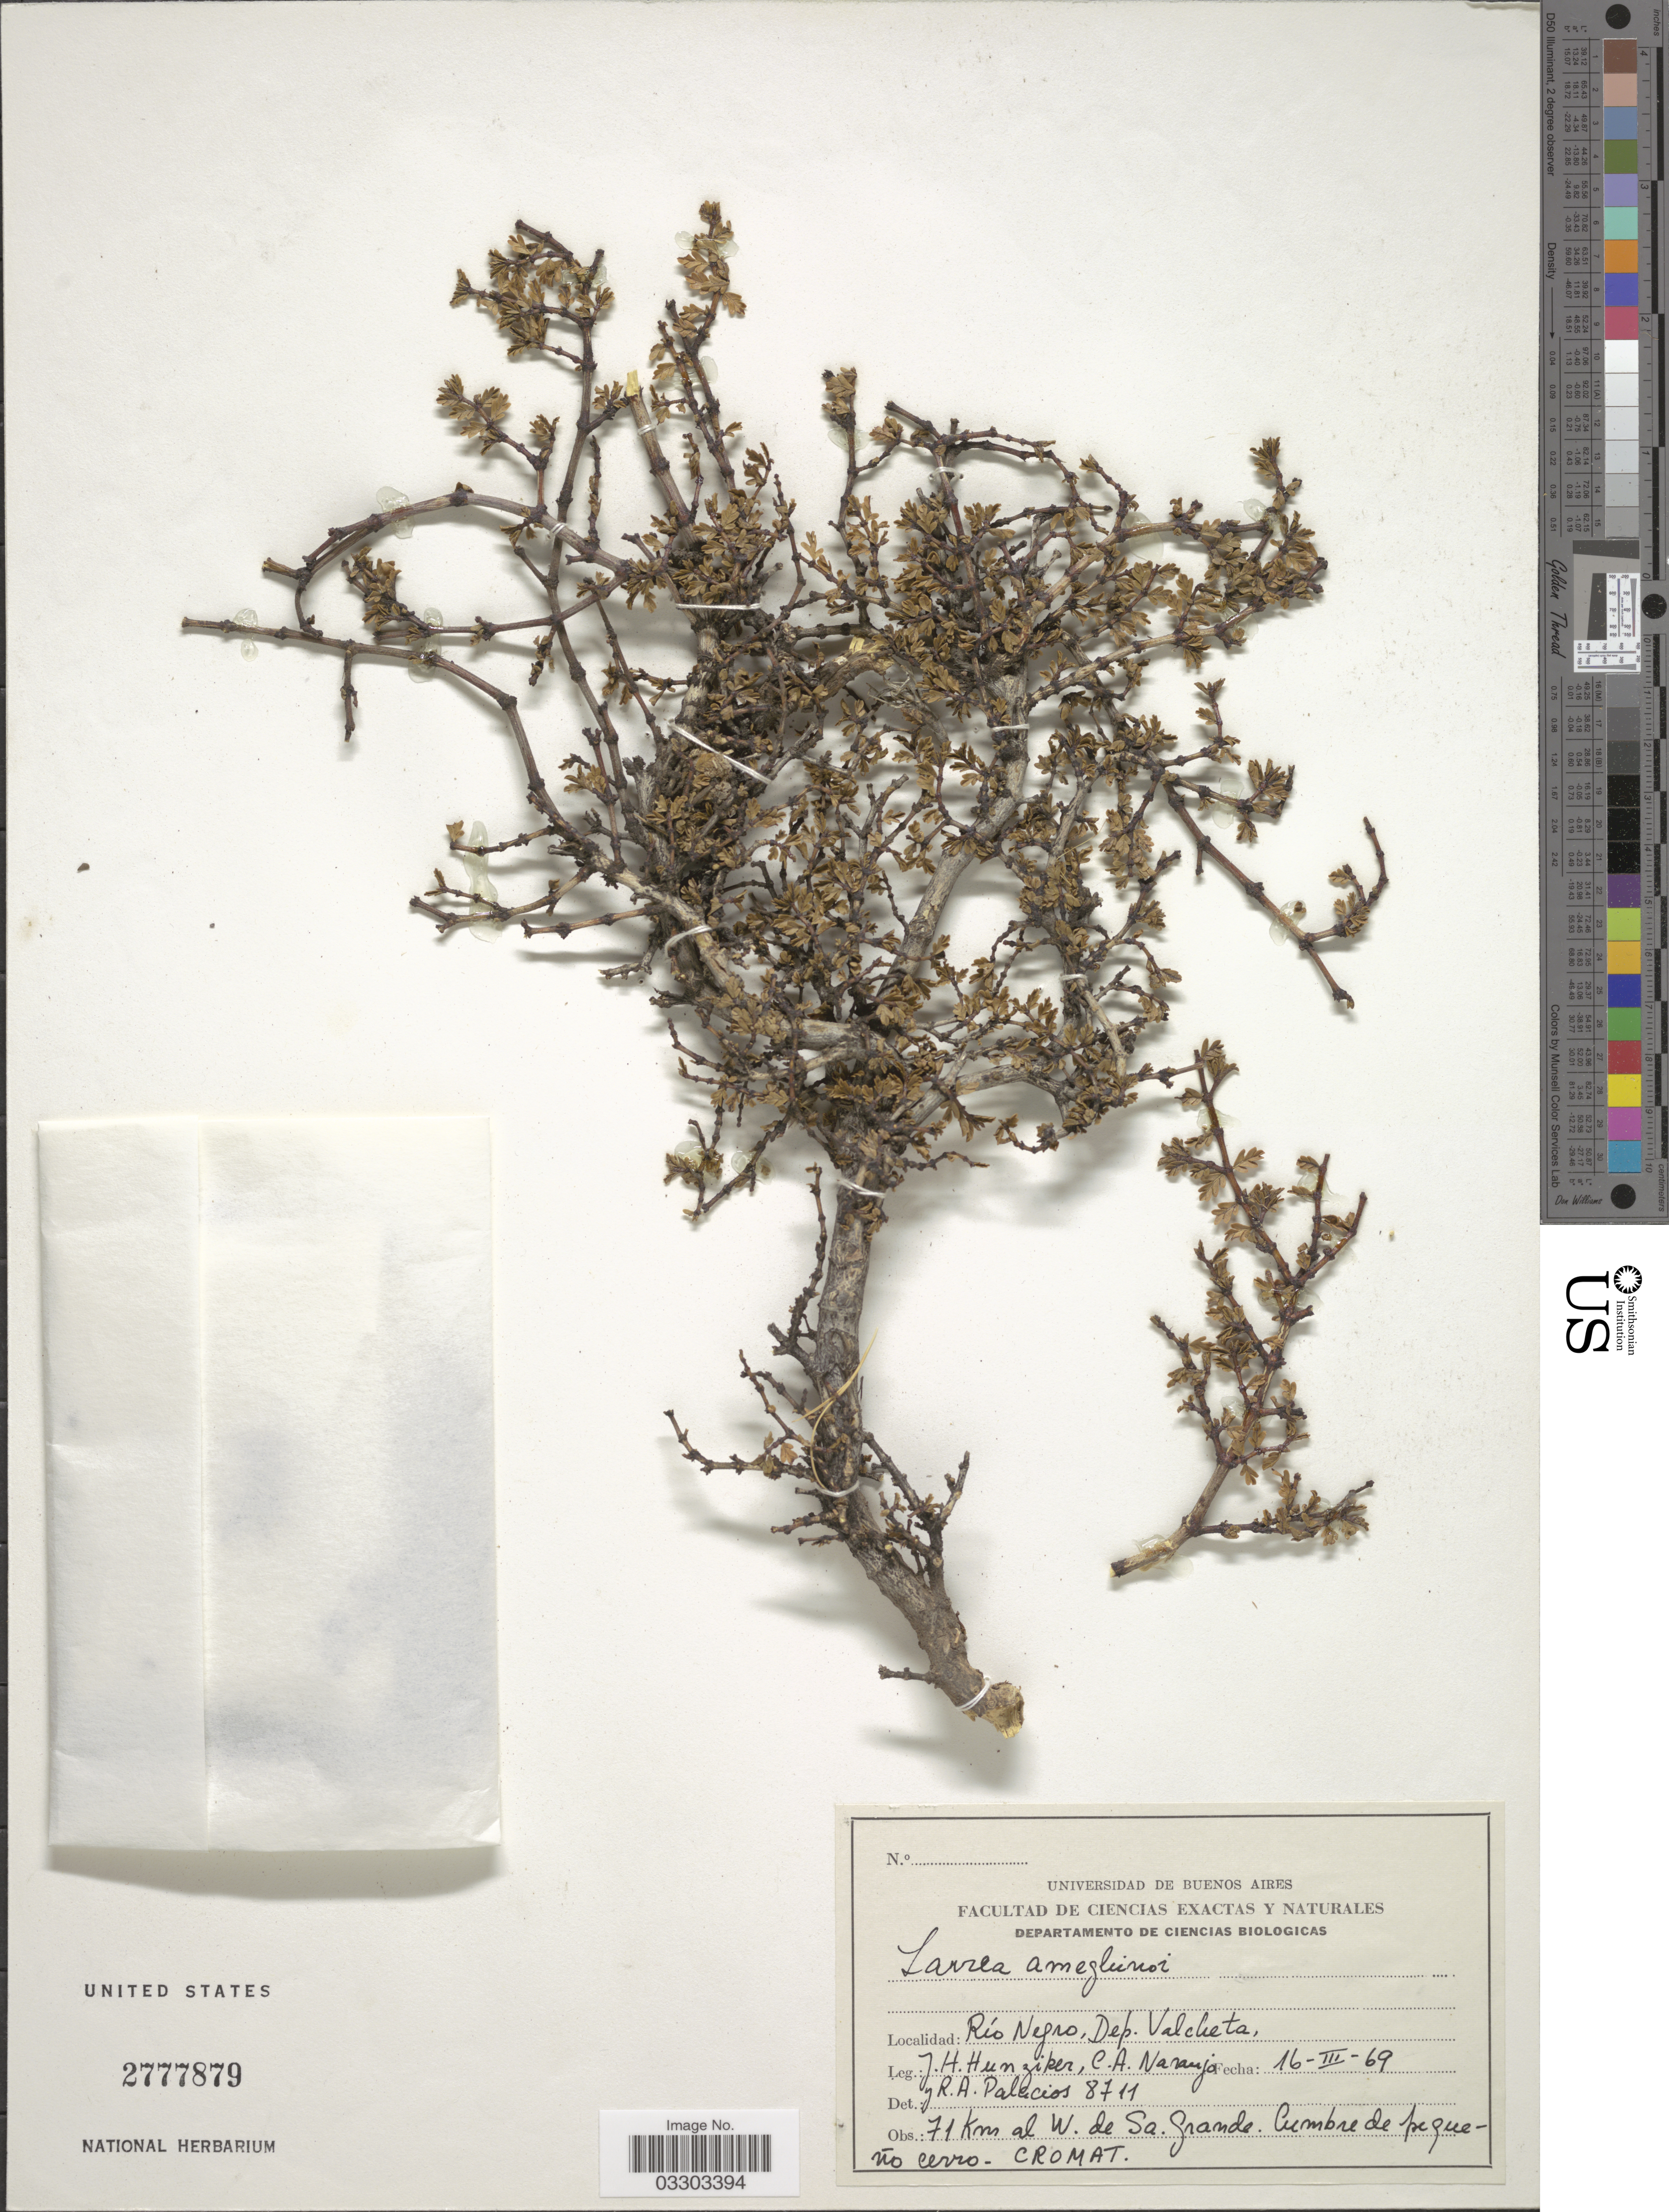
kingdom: Plantae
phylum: Tracheophyta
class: Magnoliopsida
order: Zygophyllales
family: Zygophyllaceae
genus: Larrea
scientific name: Larrea ameghinoi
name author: Speg.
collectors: J. Hunziker & C. Naranjo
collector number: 8711?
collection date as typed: Transcribed d/m/y: 16/3/69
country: Argentina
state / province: Rio Negro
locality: Dep. Valcheta. 71 km al W. de Sa. Grande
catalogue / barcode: US 2777879